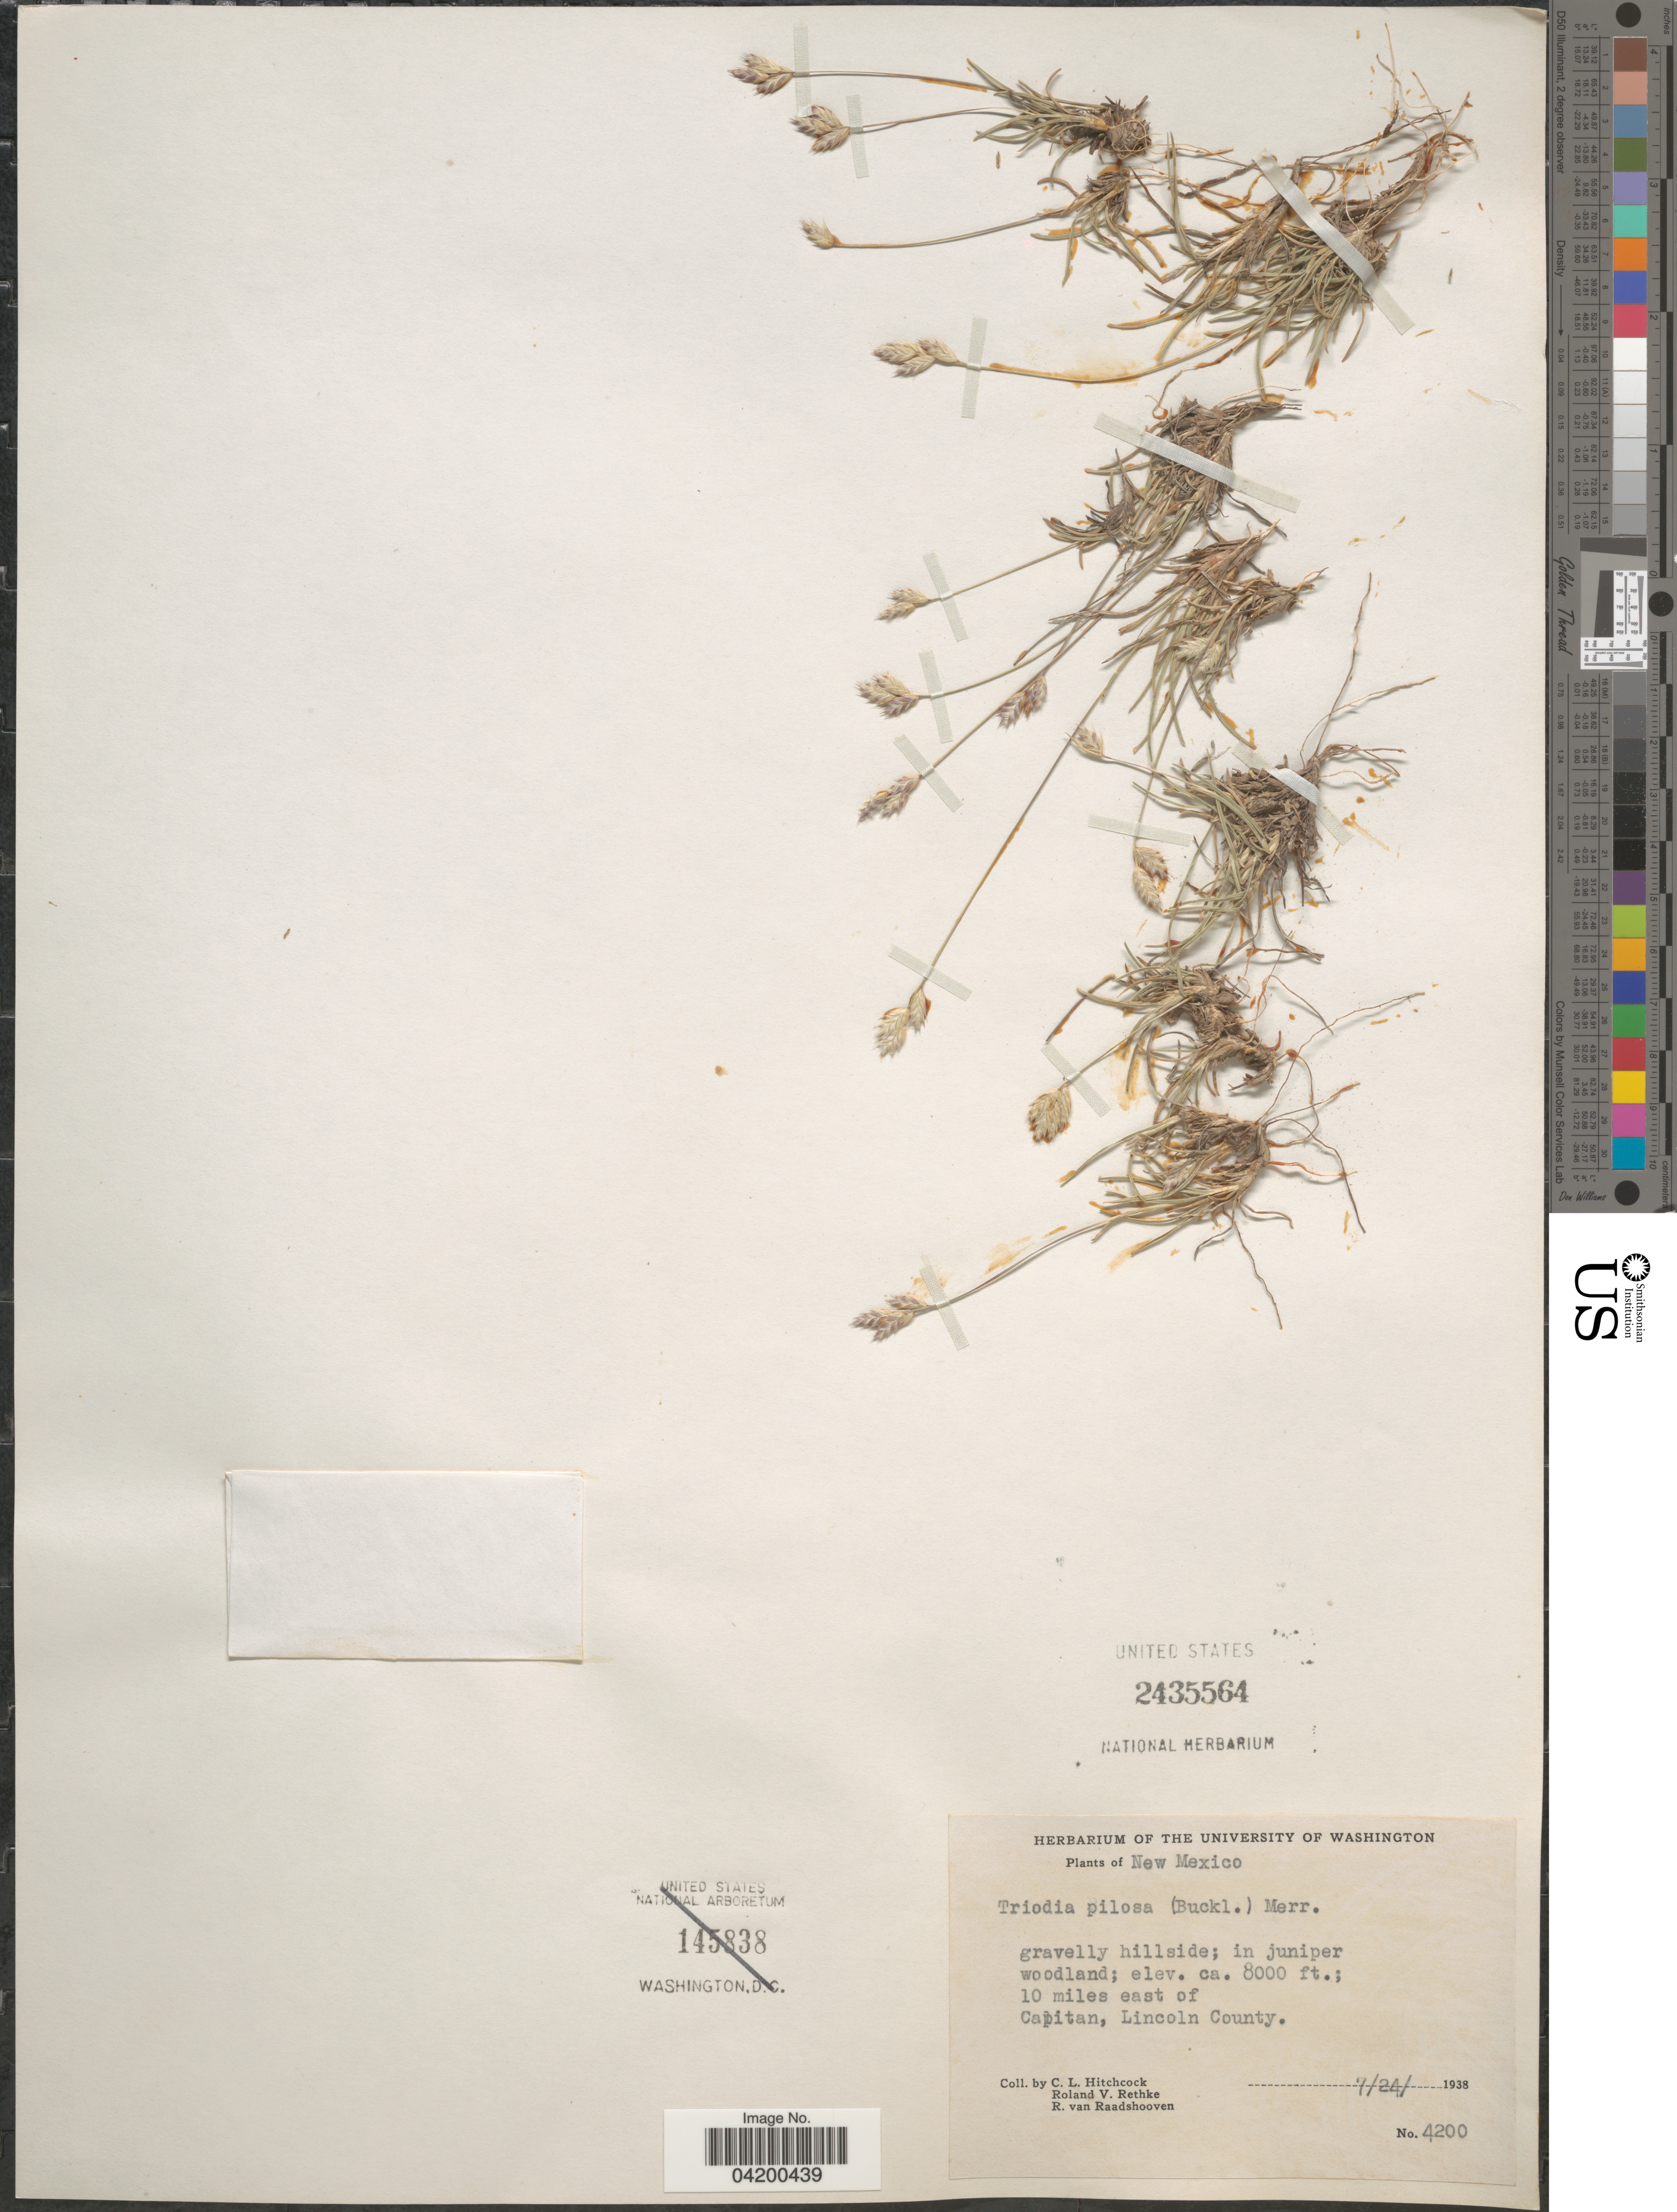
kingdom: Plantae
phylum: Tracheophyta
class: Liliopsida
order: Poales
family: Poaceae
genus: Erioneuron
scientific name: Erioneuron pilosum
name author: (Buckley) Nash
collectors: C. L. Hitchcock, R. Rethke & R. Raadshooven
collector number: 4200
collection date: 1938-07-24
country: United States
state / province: New Mexico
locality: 10 miles east of Capitan, Lincoln County.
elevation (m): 2438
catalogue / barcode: US 2435564